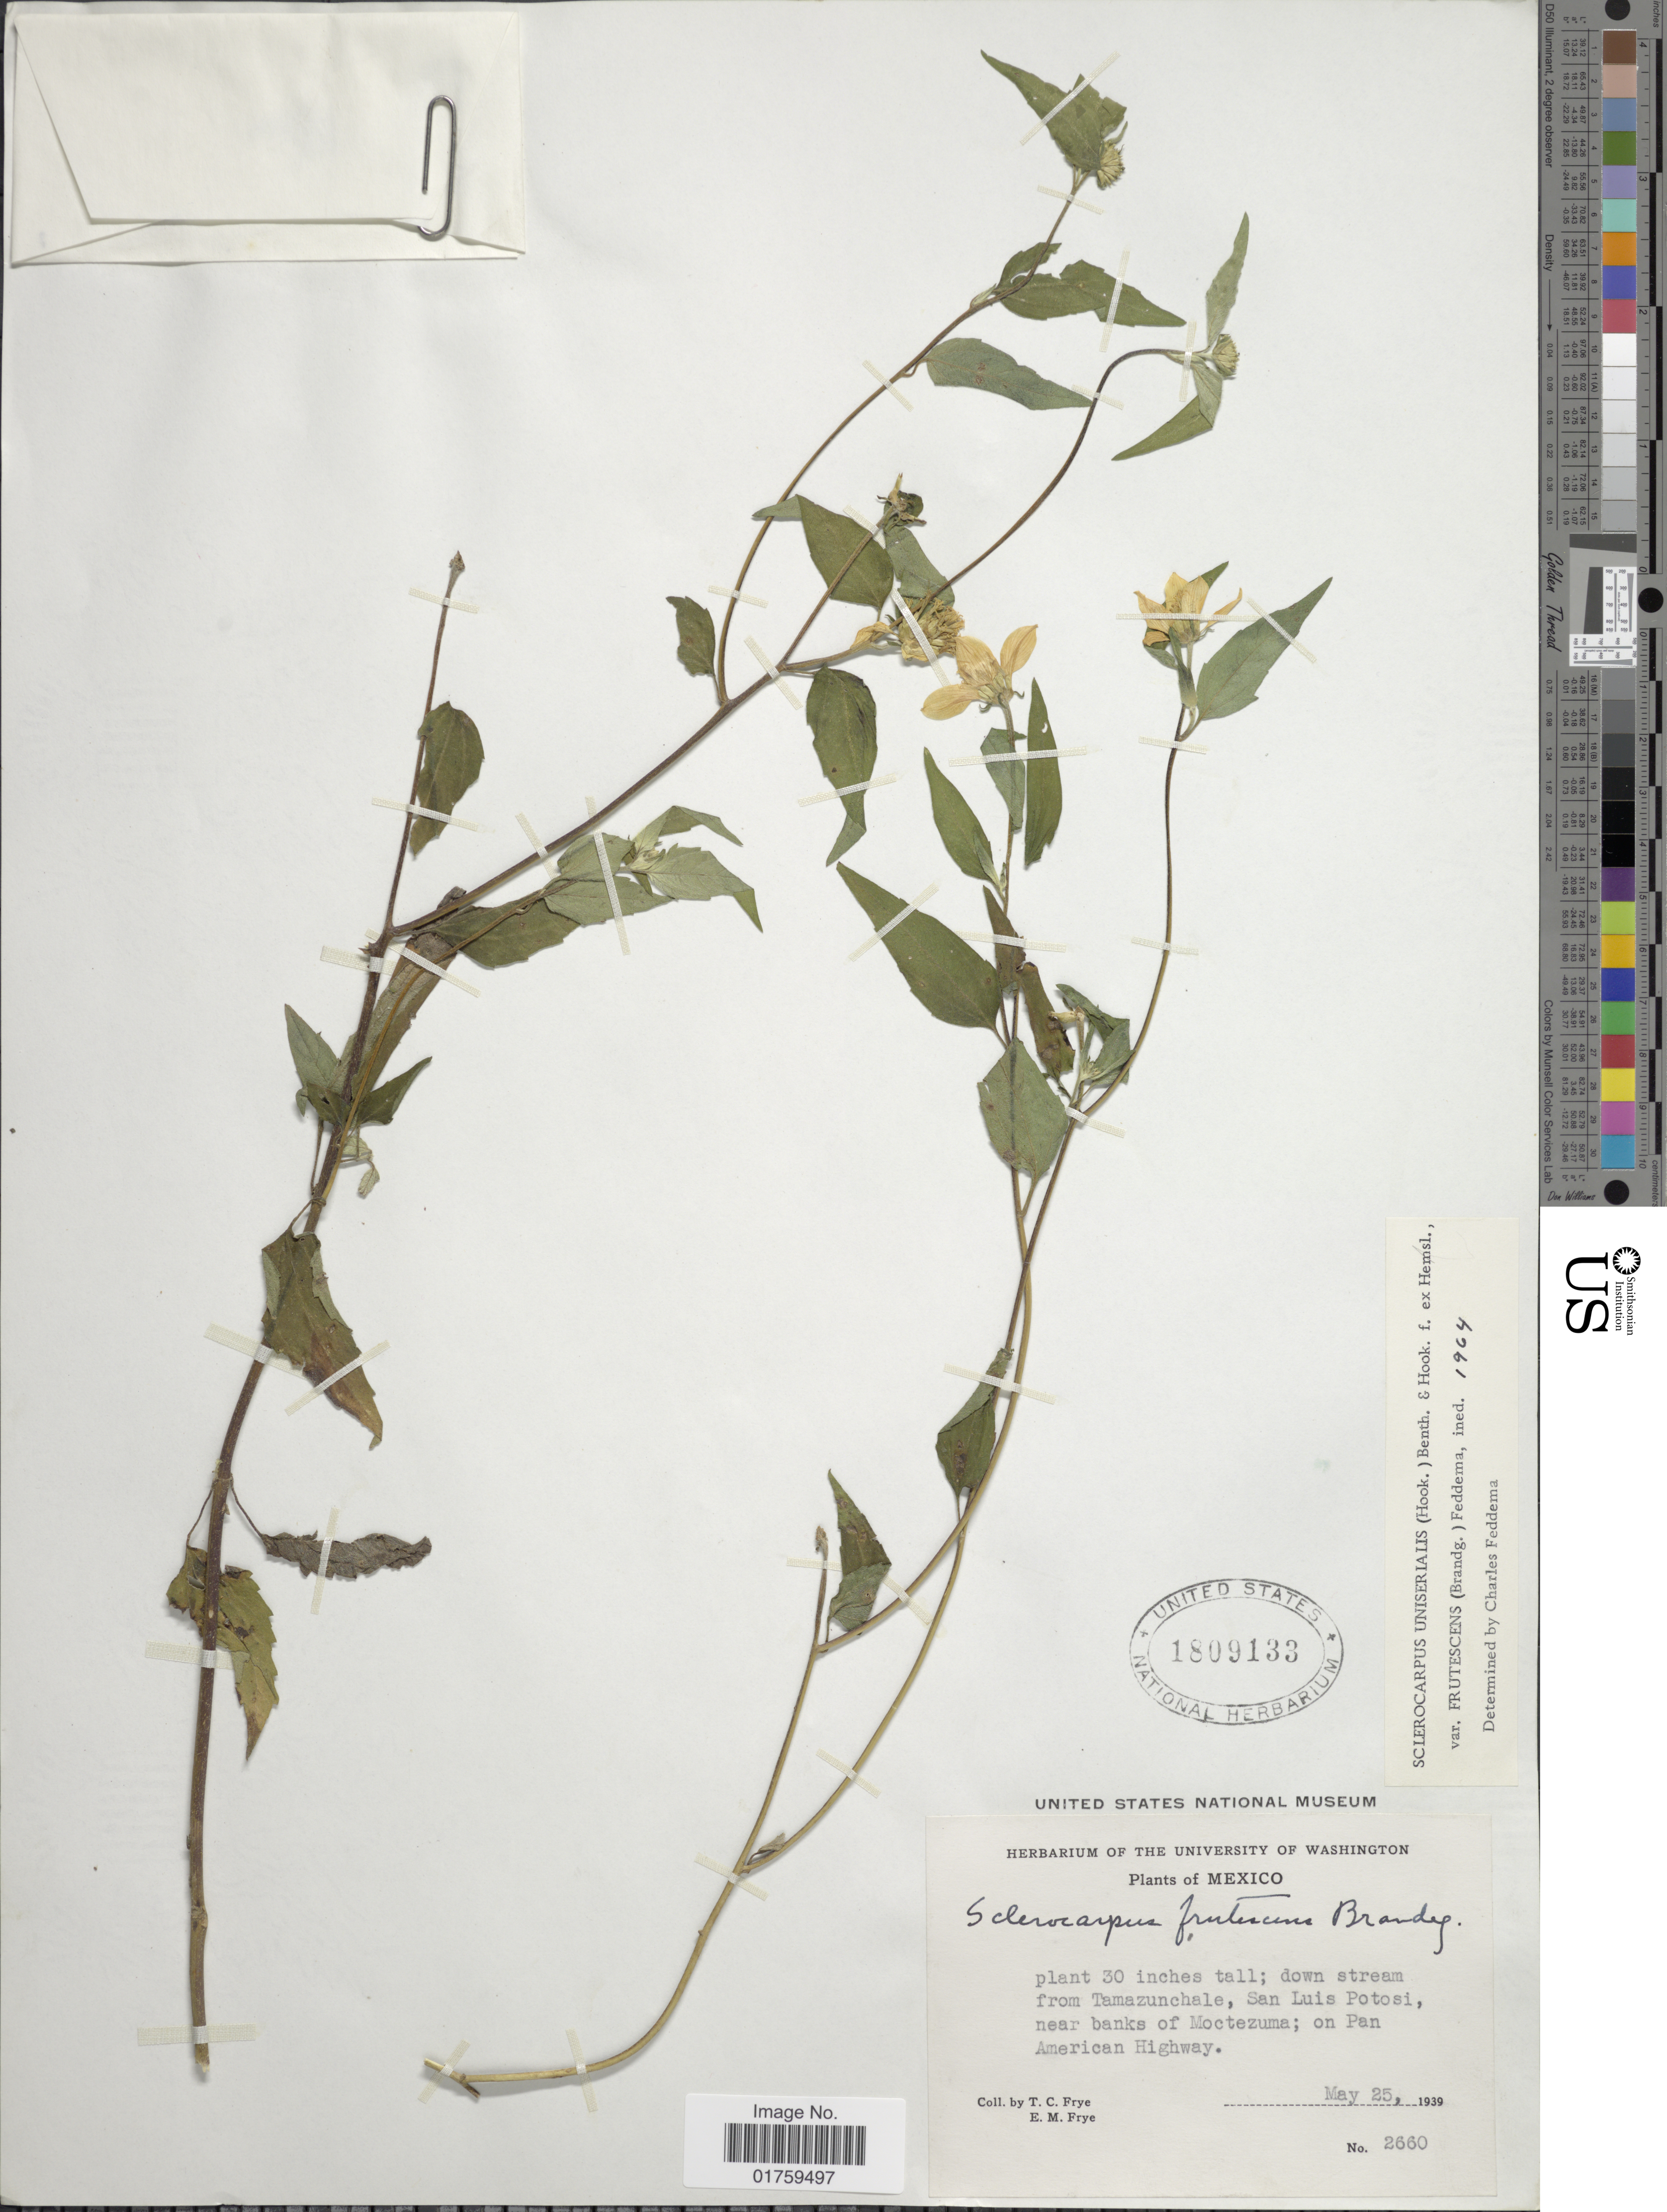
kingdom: Plantae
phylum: Tracheophyta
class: Magnoliopsida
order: Asterales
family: Asteraceae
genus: Sclerocarpus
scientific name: Sclerocarpus uniserialis var. frutescens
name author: (Brandegee) Feddema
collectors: T. C. Frye & E. Frye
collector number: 2660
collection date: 1939-05-25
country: Mexico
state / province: San Luis Potosí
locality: Down stream from Tamazunchale, San Luis Potosí, near banks of Moctezuma; on Pan American Highway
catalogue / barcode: US 1809133